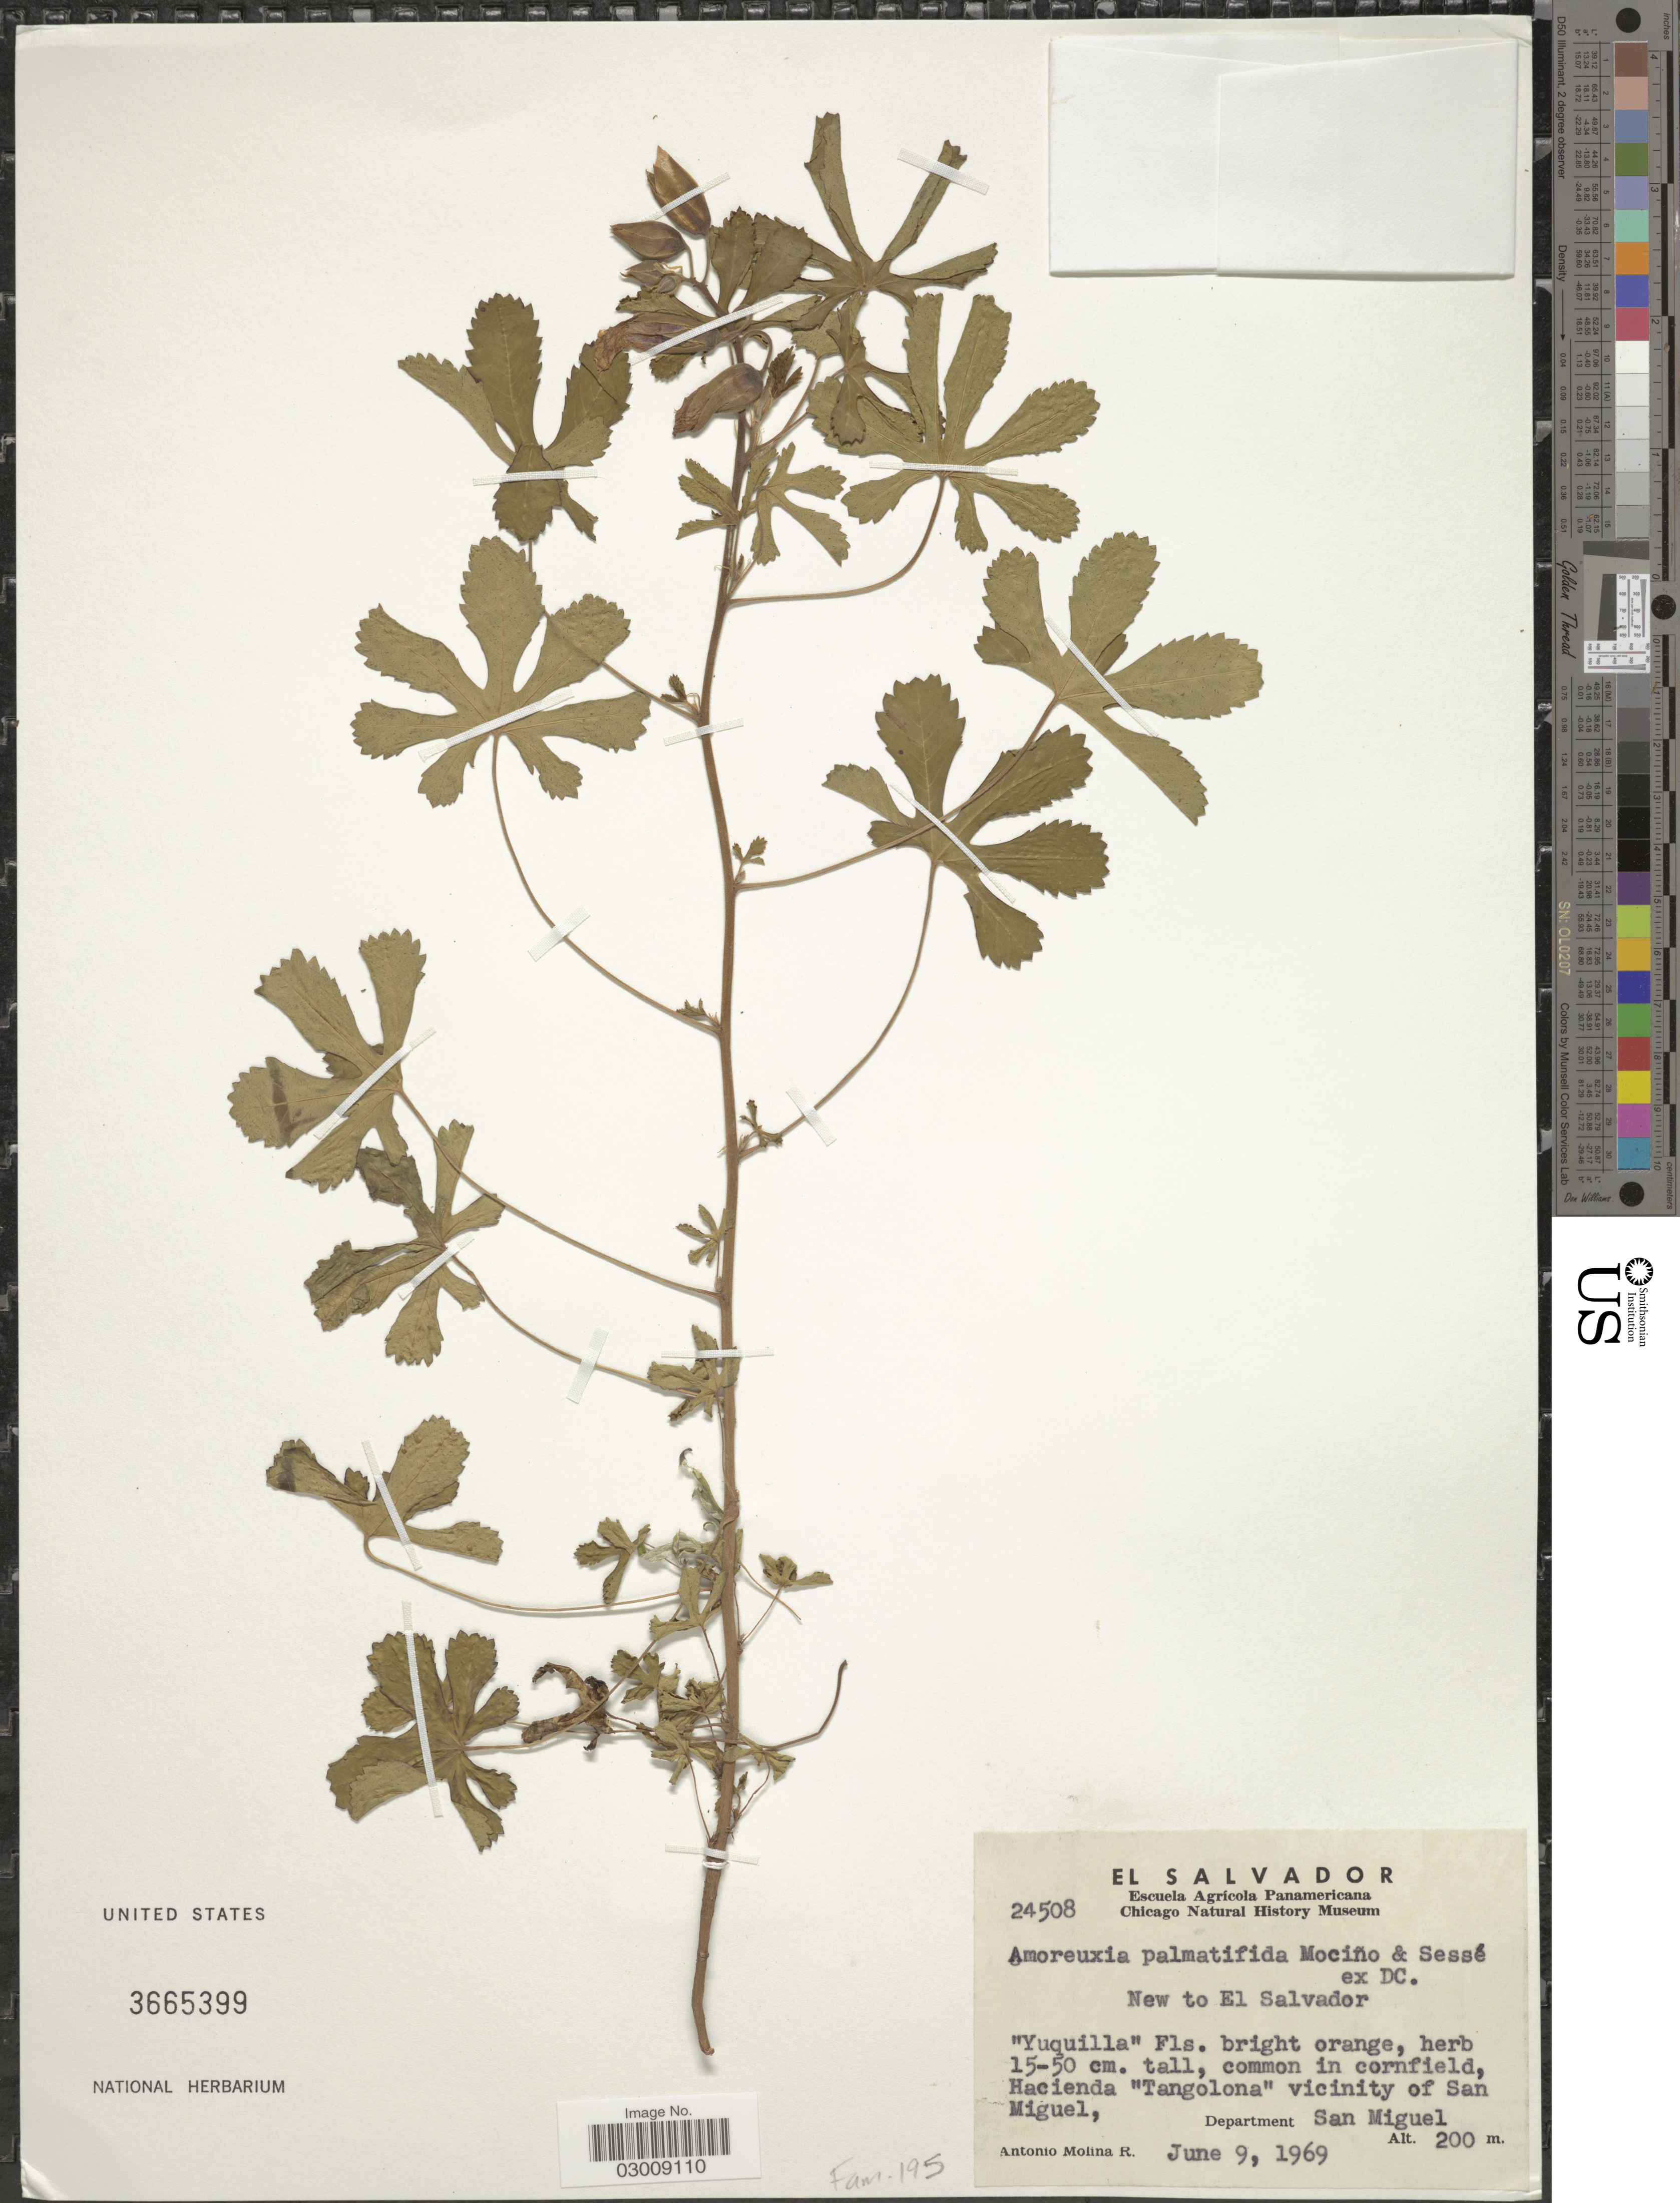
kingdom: Plantae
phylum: Tracheophyta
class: Magnoliopsida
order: Malvales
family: Cochlospermaceae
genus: Amoreuxia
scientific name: Amoreuxia palmatifida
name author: Moc. & Sessé ex DC.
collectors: A. Molina R.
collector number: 24508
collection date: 1969-06-09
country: El Salvador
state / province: San Miguel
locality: Hacienda "Tangolona" vicinity of San Miguel, Department San Miguel.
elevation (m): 200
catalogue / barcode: US 3665399